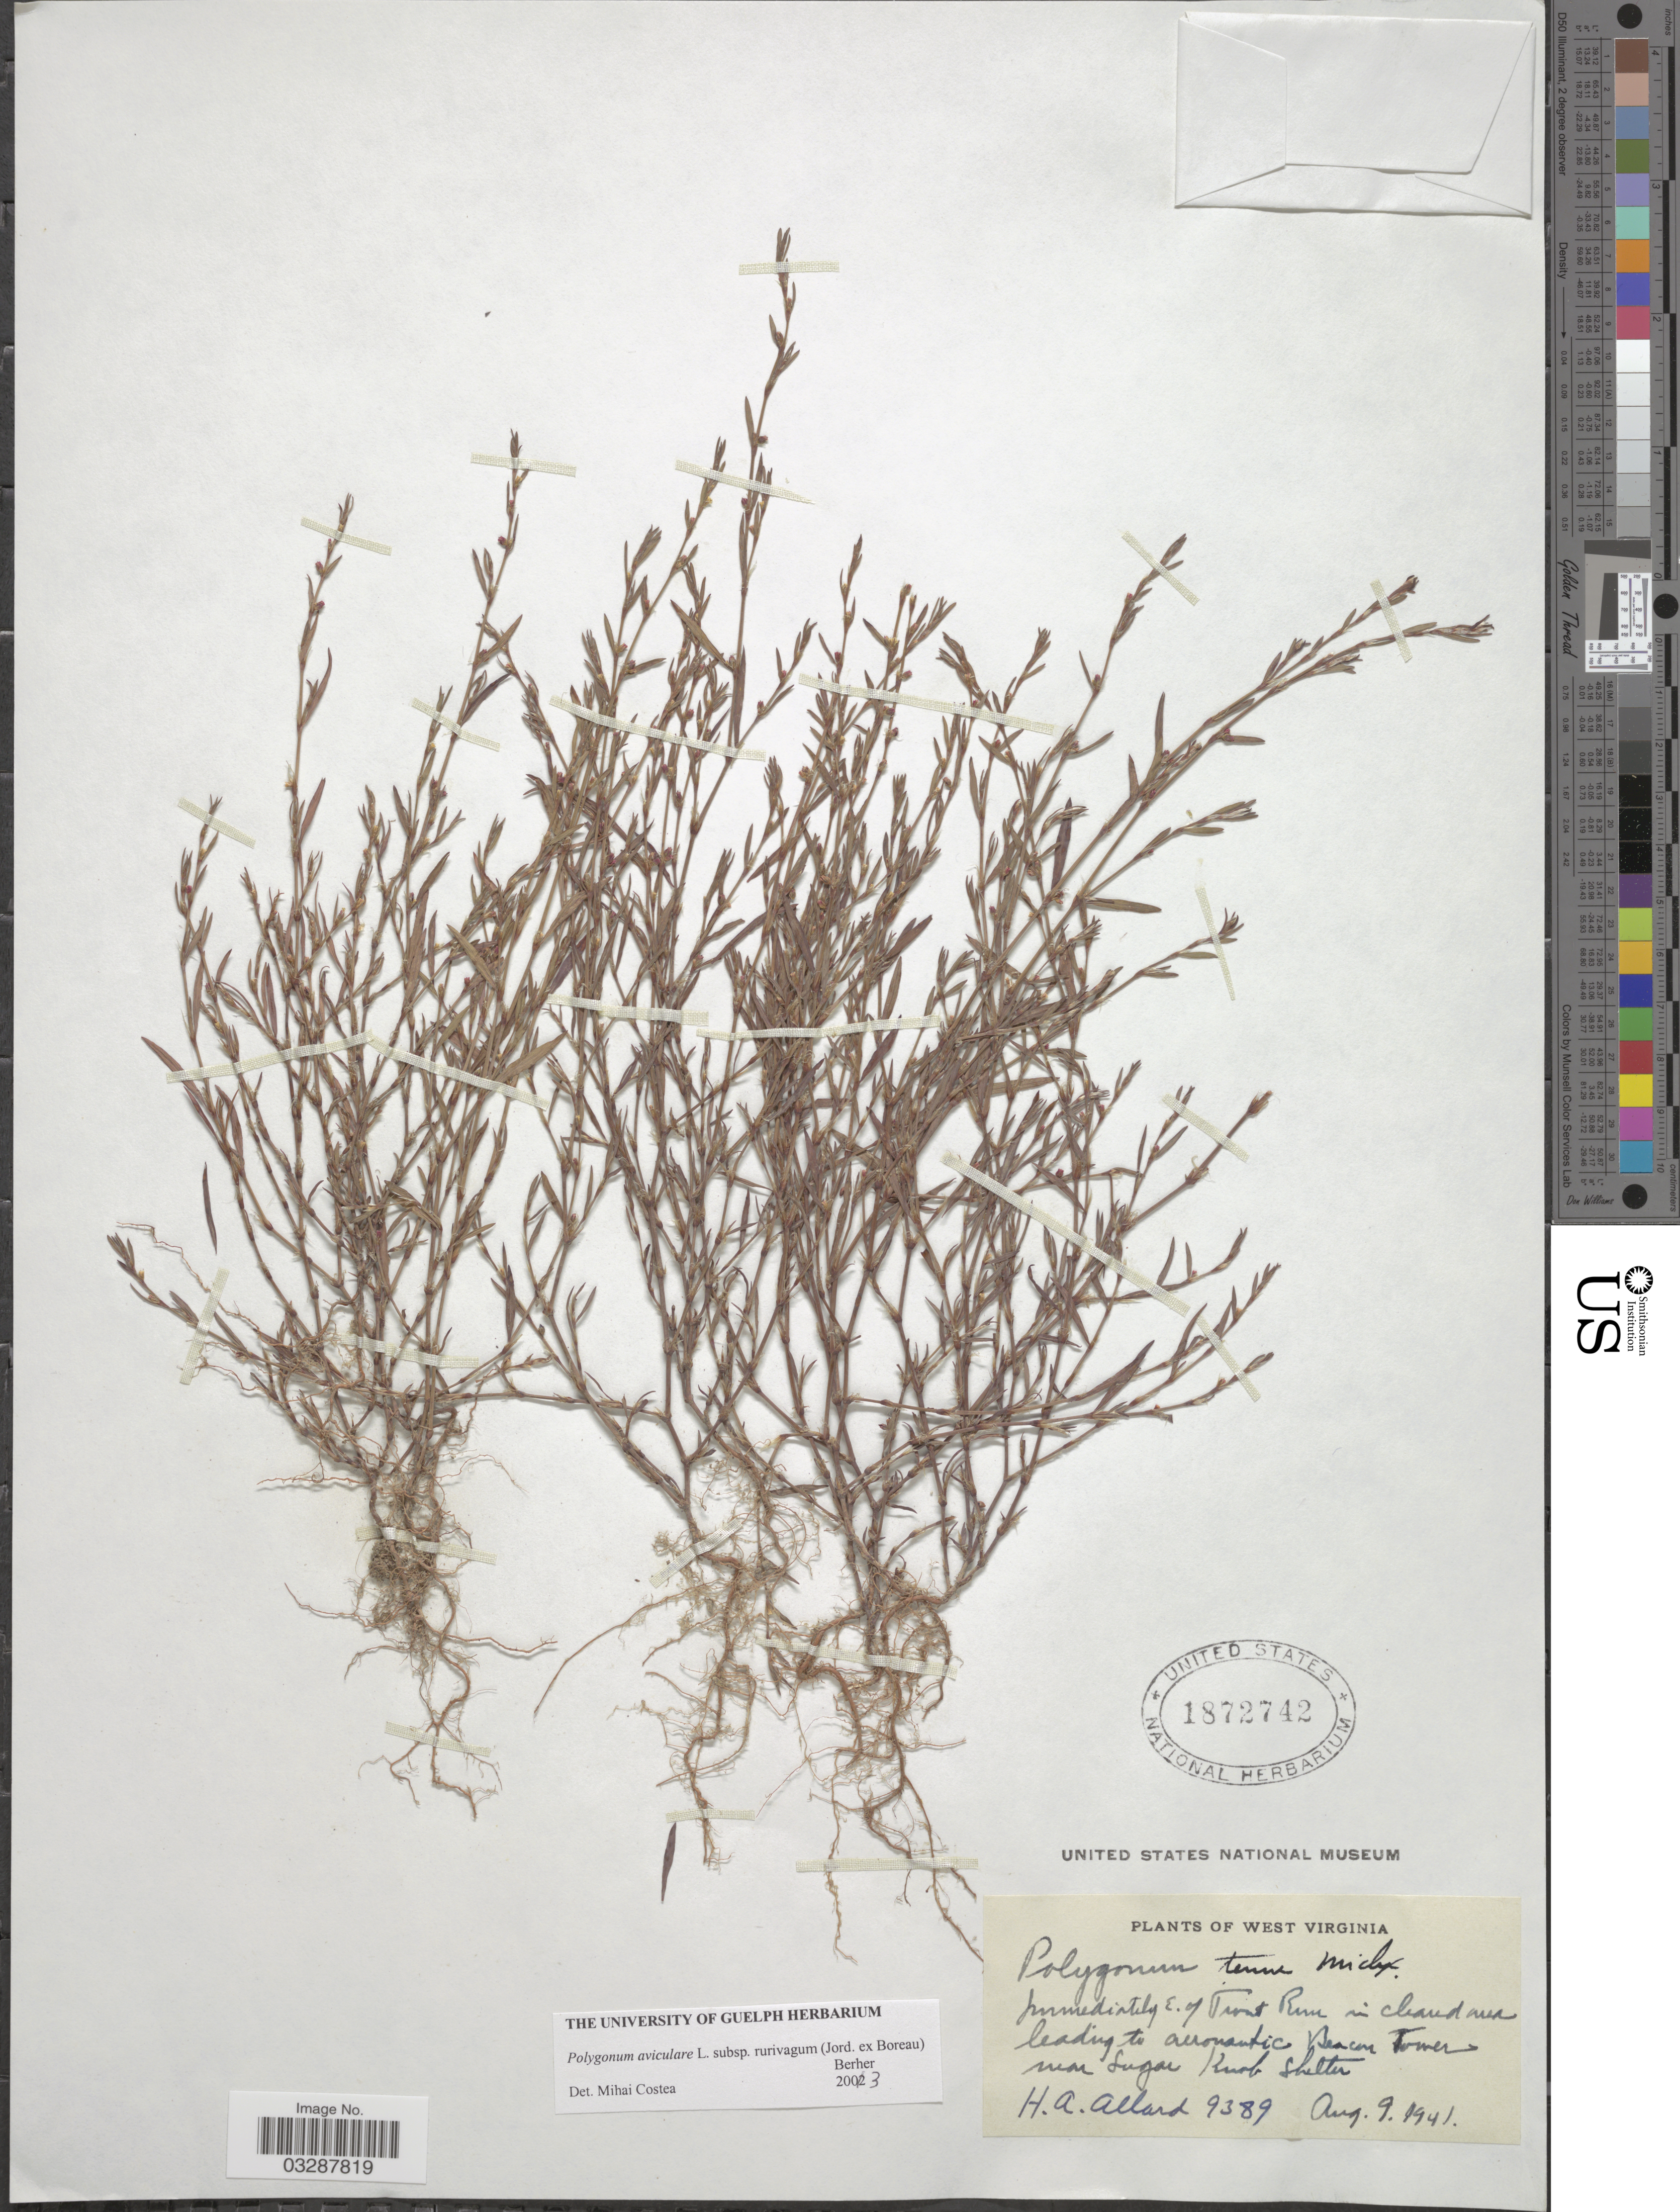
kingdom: Plantae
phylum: Tracheophyta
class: Magnoliopsida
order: Caryophyllales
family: Polygonaceae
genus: Polygonum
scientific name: Polygonum aviculare subsp. rurivagum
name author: (Jord. ex Boreau) O. Bolòs & Vigo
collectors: H. A. Allard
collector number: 9389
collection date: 1941-08-09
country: United States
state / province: West Virginia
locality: Immediately E. of Front Run in cleared area leading to aeronautic Beacon Tower near Sugar Knob Shelter.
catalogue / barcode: US 1872742